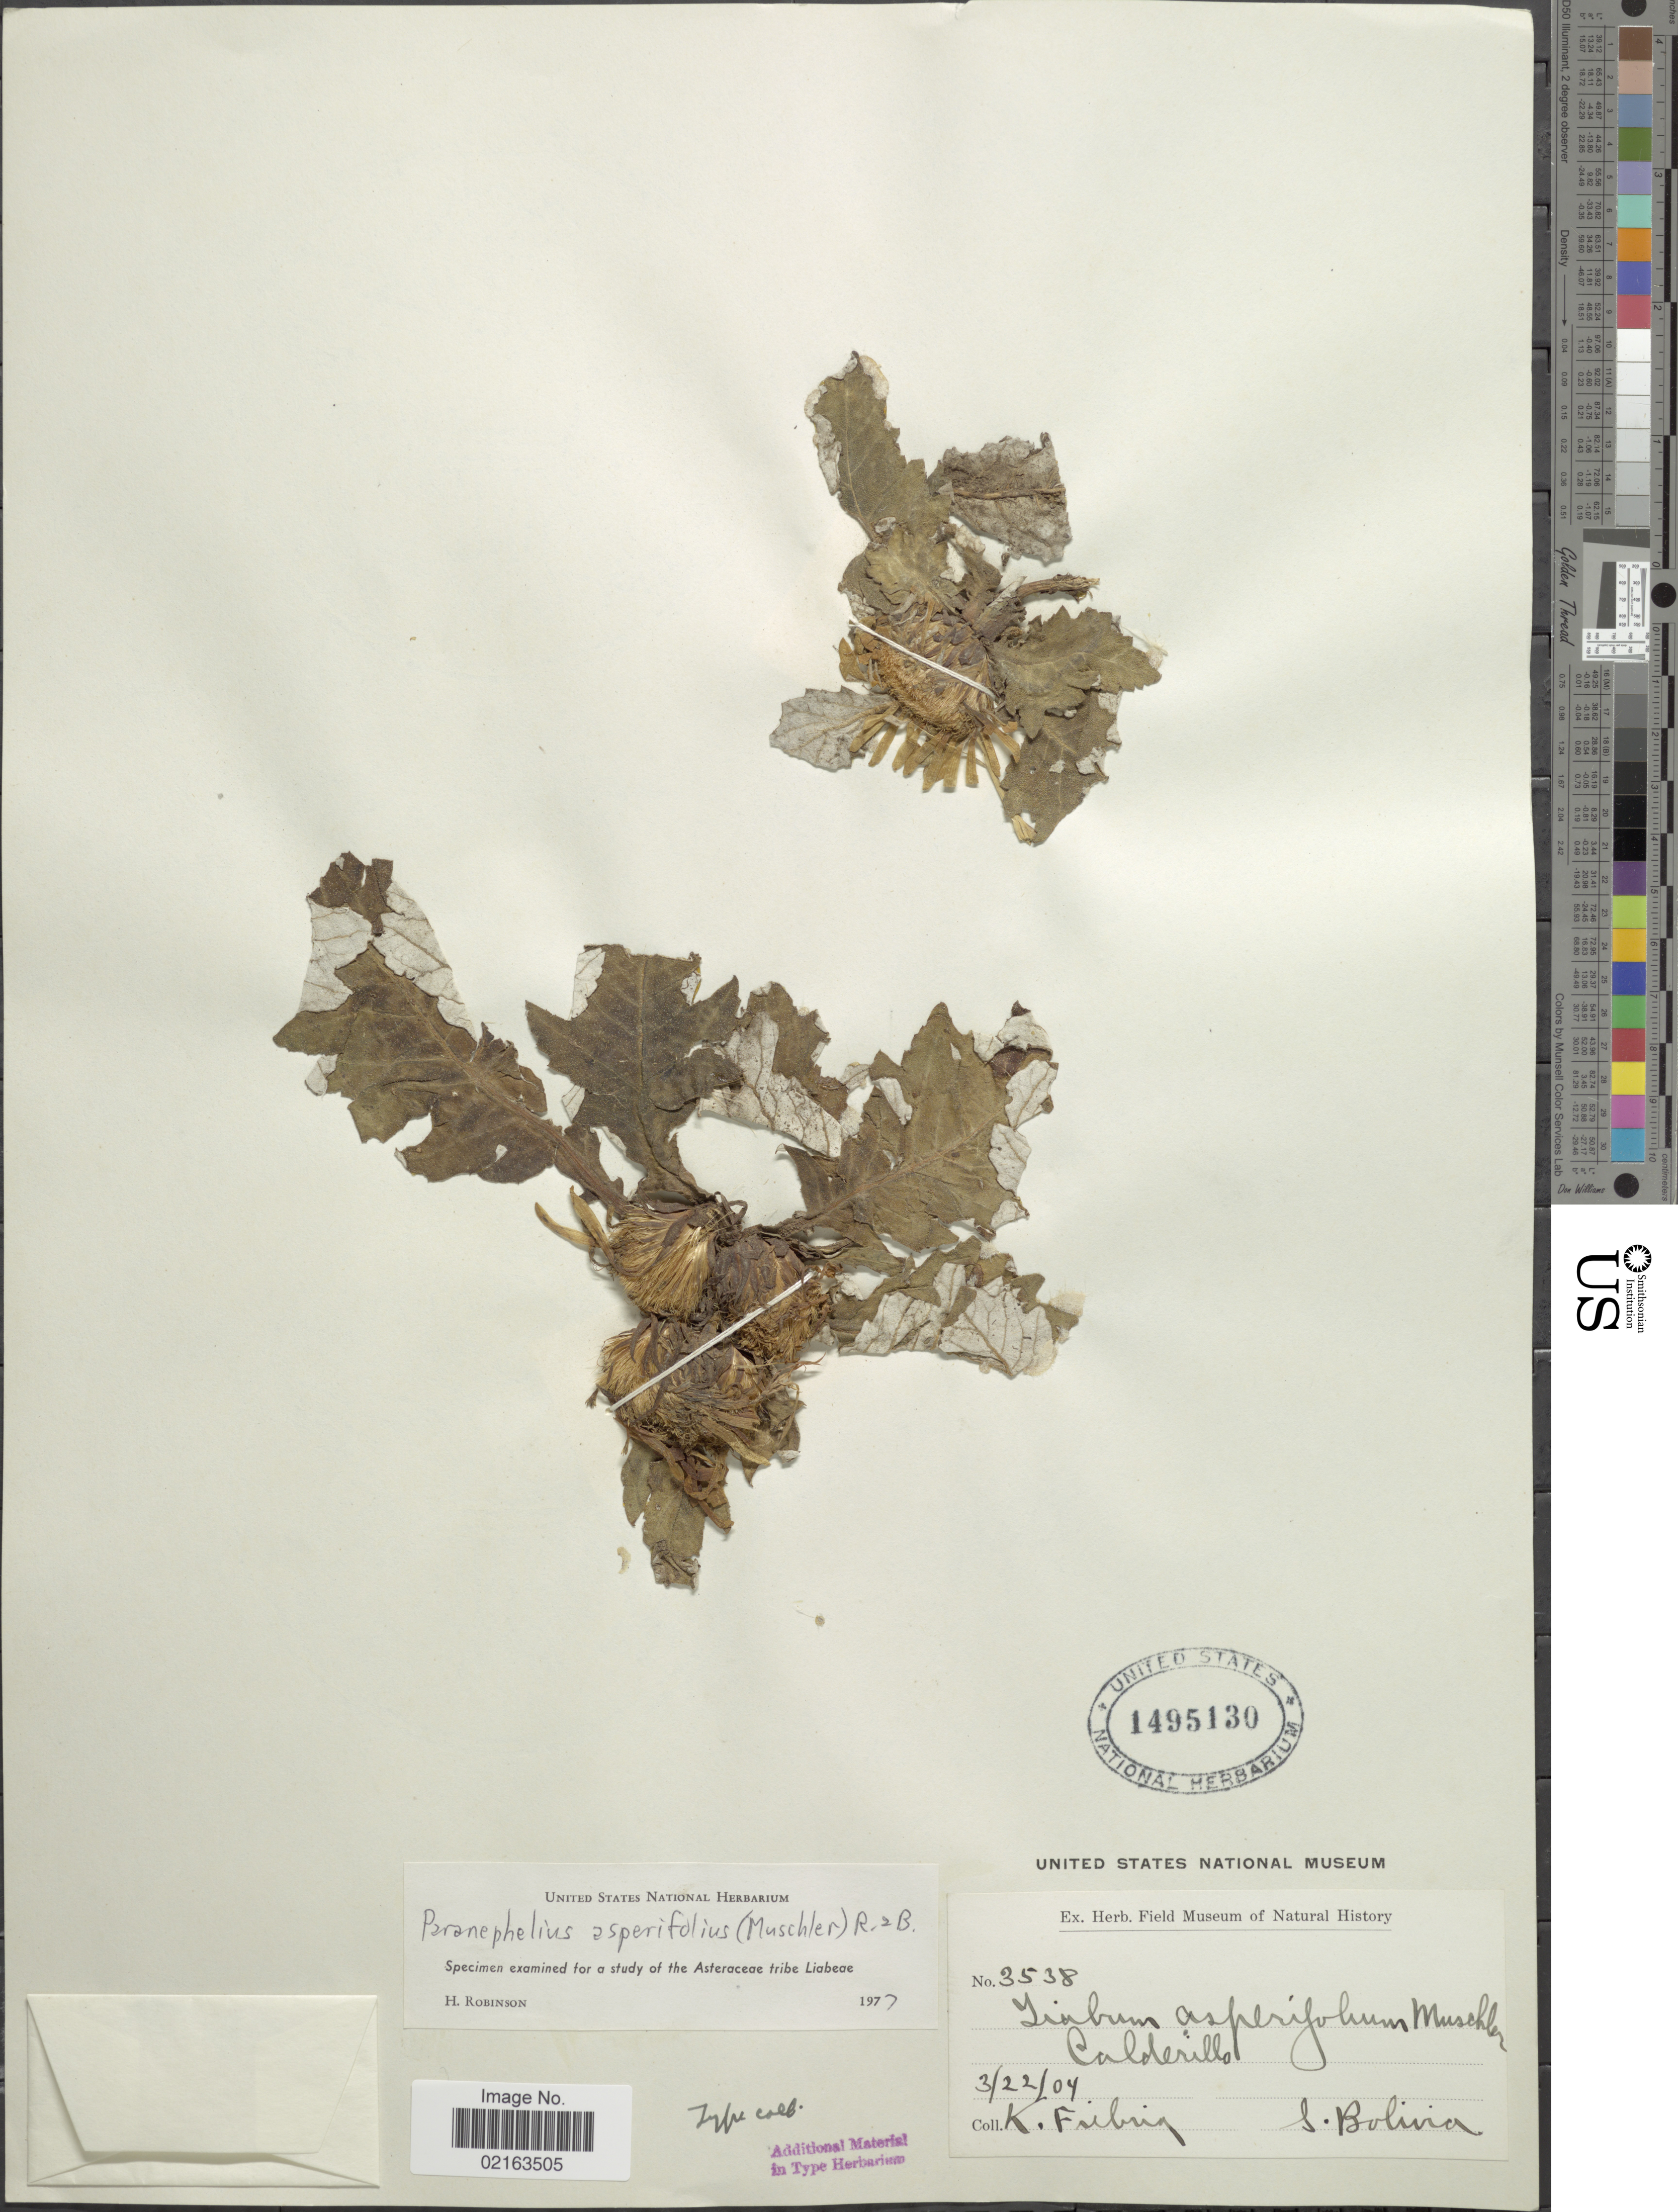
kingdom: Plantae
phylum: Tracheophyta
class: Magnoliopsida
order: Asterales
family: Asteraceae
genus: Paranephelius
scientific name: Paranephelius asperifolius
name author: (Muschl.) H. Rob. & Brettell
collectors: K. Fiebrig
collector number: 3538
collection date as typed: Transcribed d/m/y: 22/3/04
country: Bolivia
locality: Calderillo. S. Bolivia.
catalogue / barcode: US 1495130